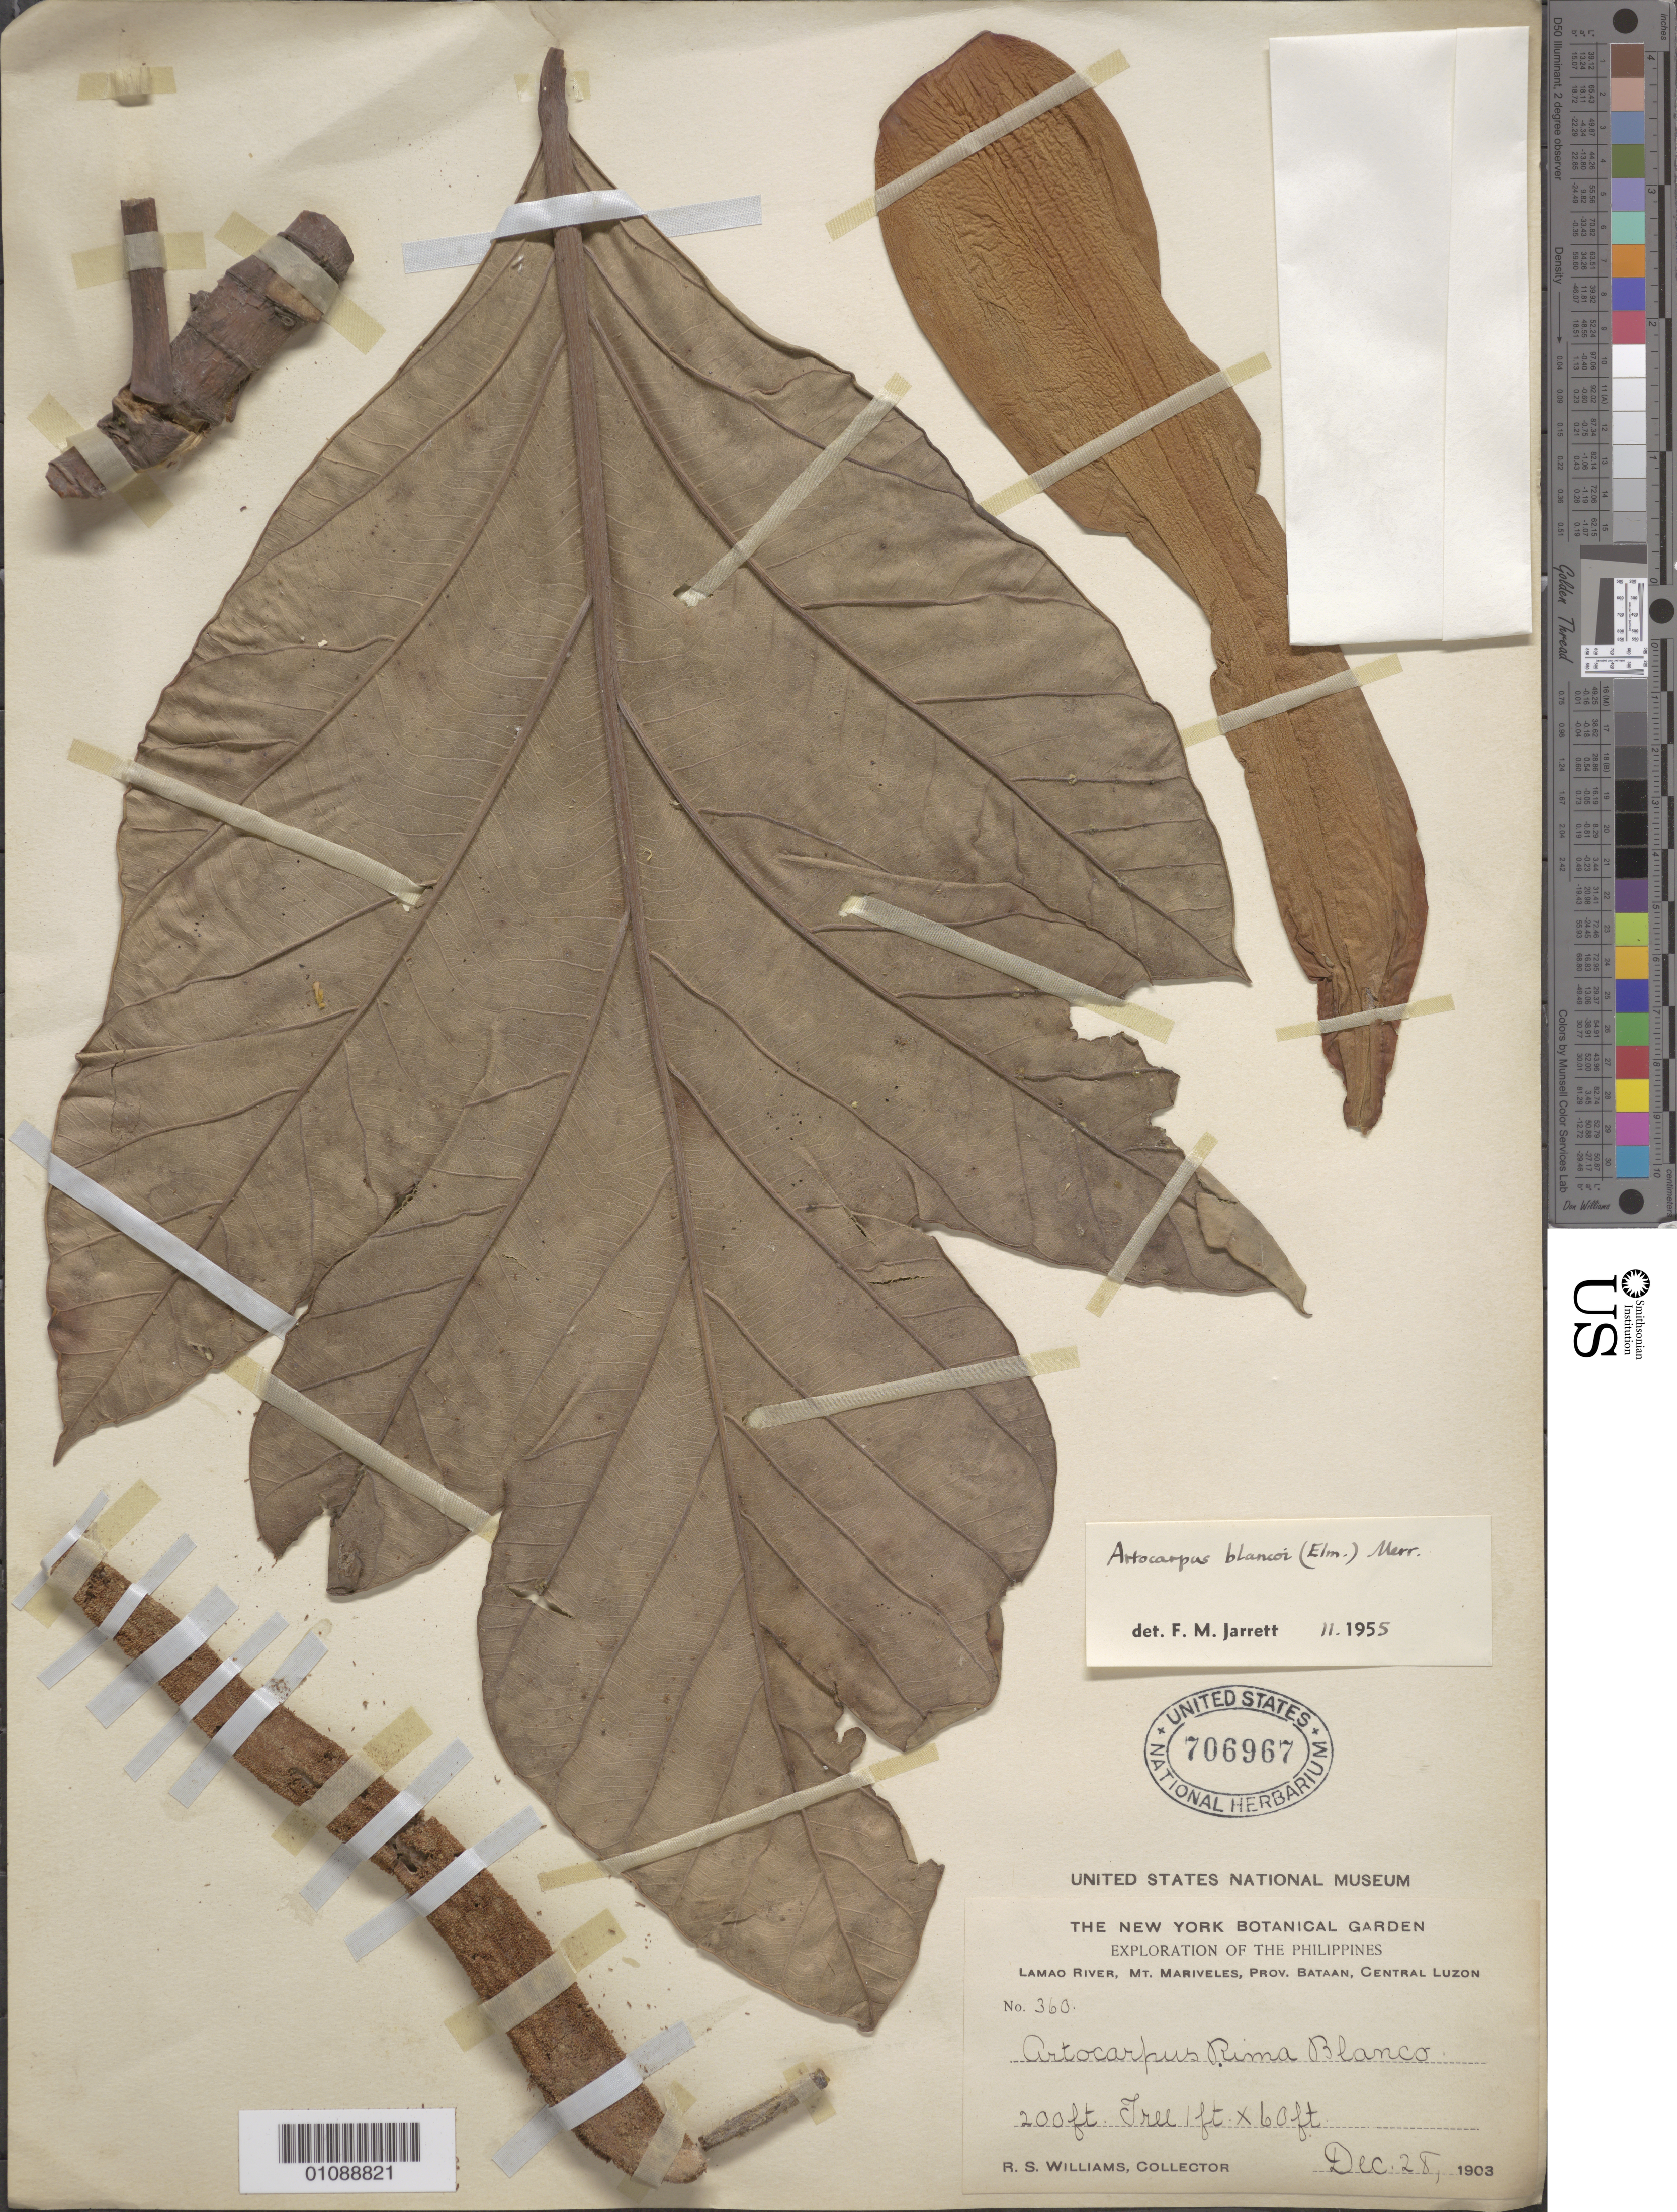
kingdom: Plantae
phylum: Tracheophyta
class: Magnoliopsida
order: Rosales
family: Moraceae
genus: Artocarpus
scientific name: Artocarpus blancoi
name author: (Elmer) Merr.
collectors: R. S. Williams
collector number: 360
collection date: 1903-12-28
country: Philippines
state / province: Central Luzon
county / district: Bataan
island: Luzon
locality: Lamao River, Mt. Mariveles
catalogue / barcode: US 706967